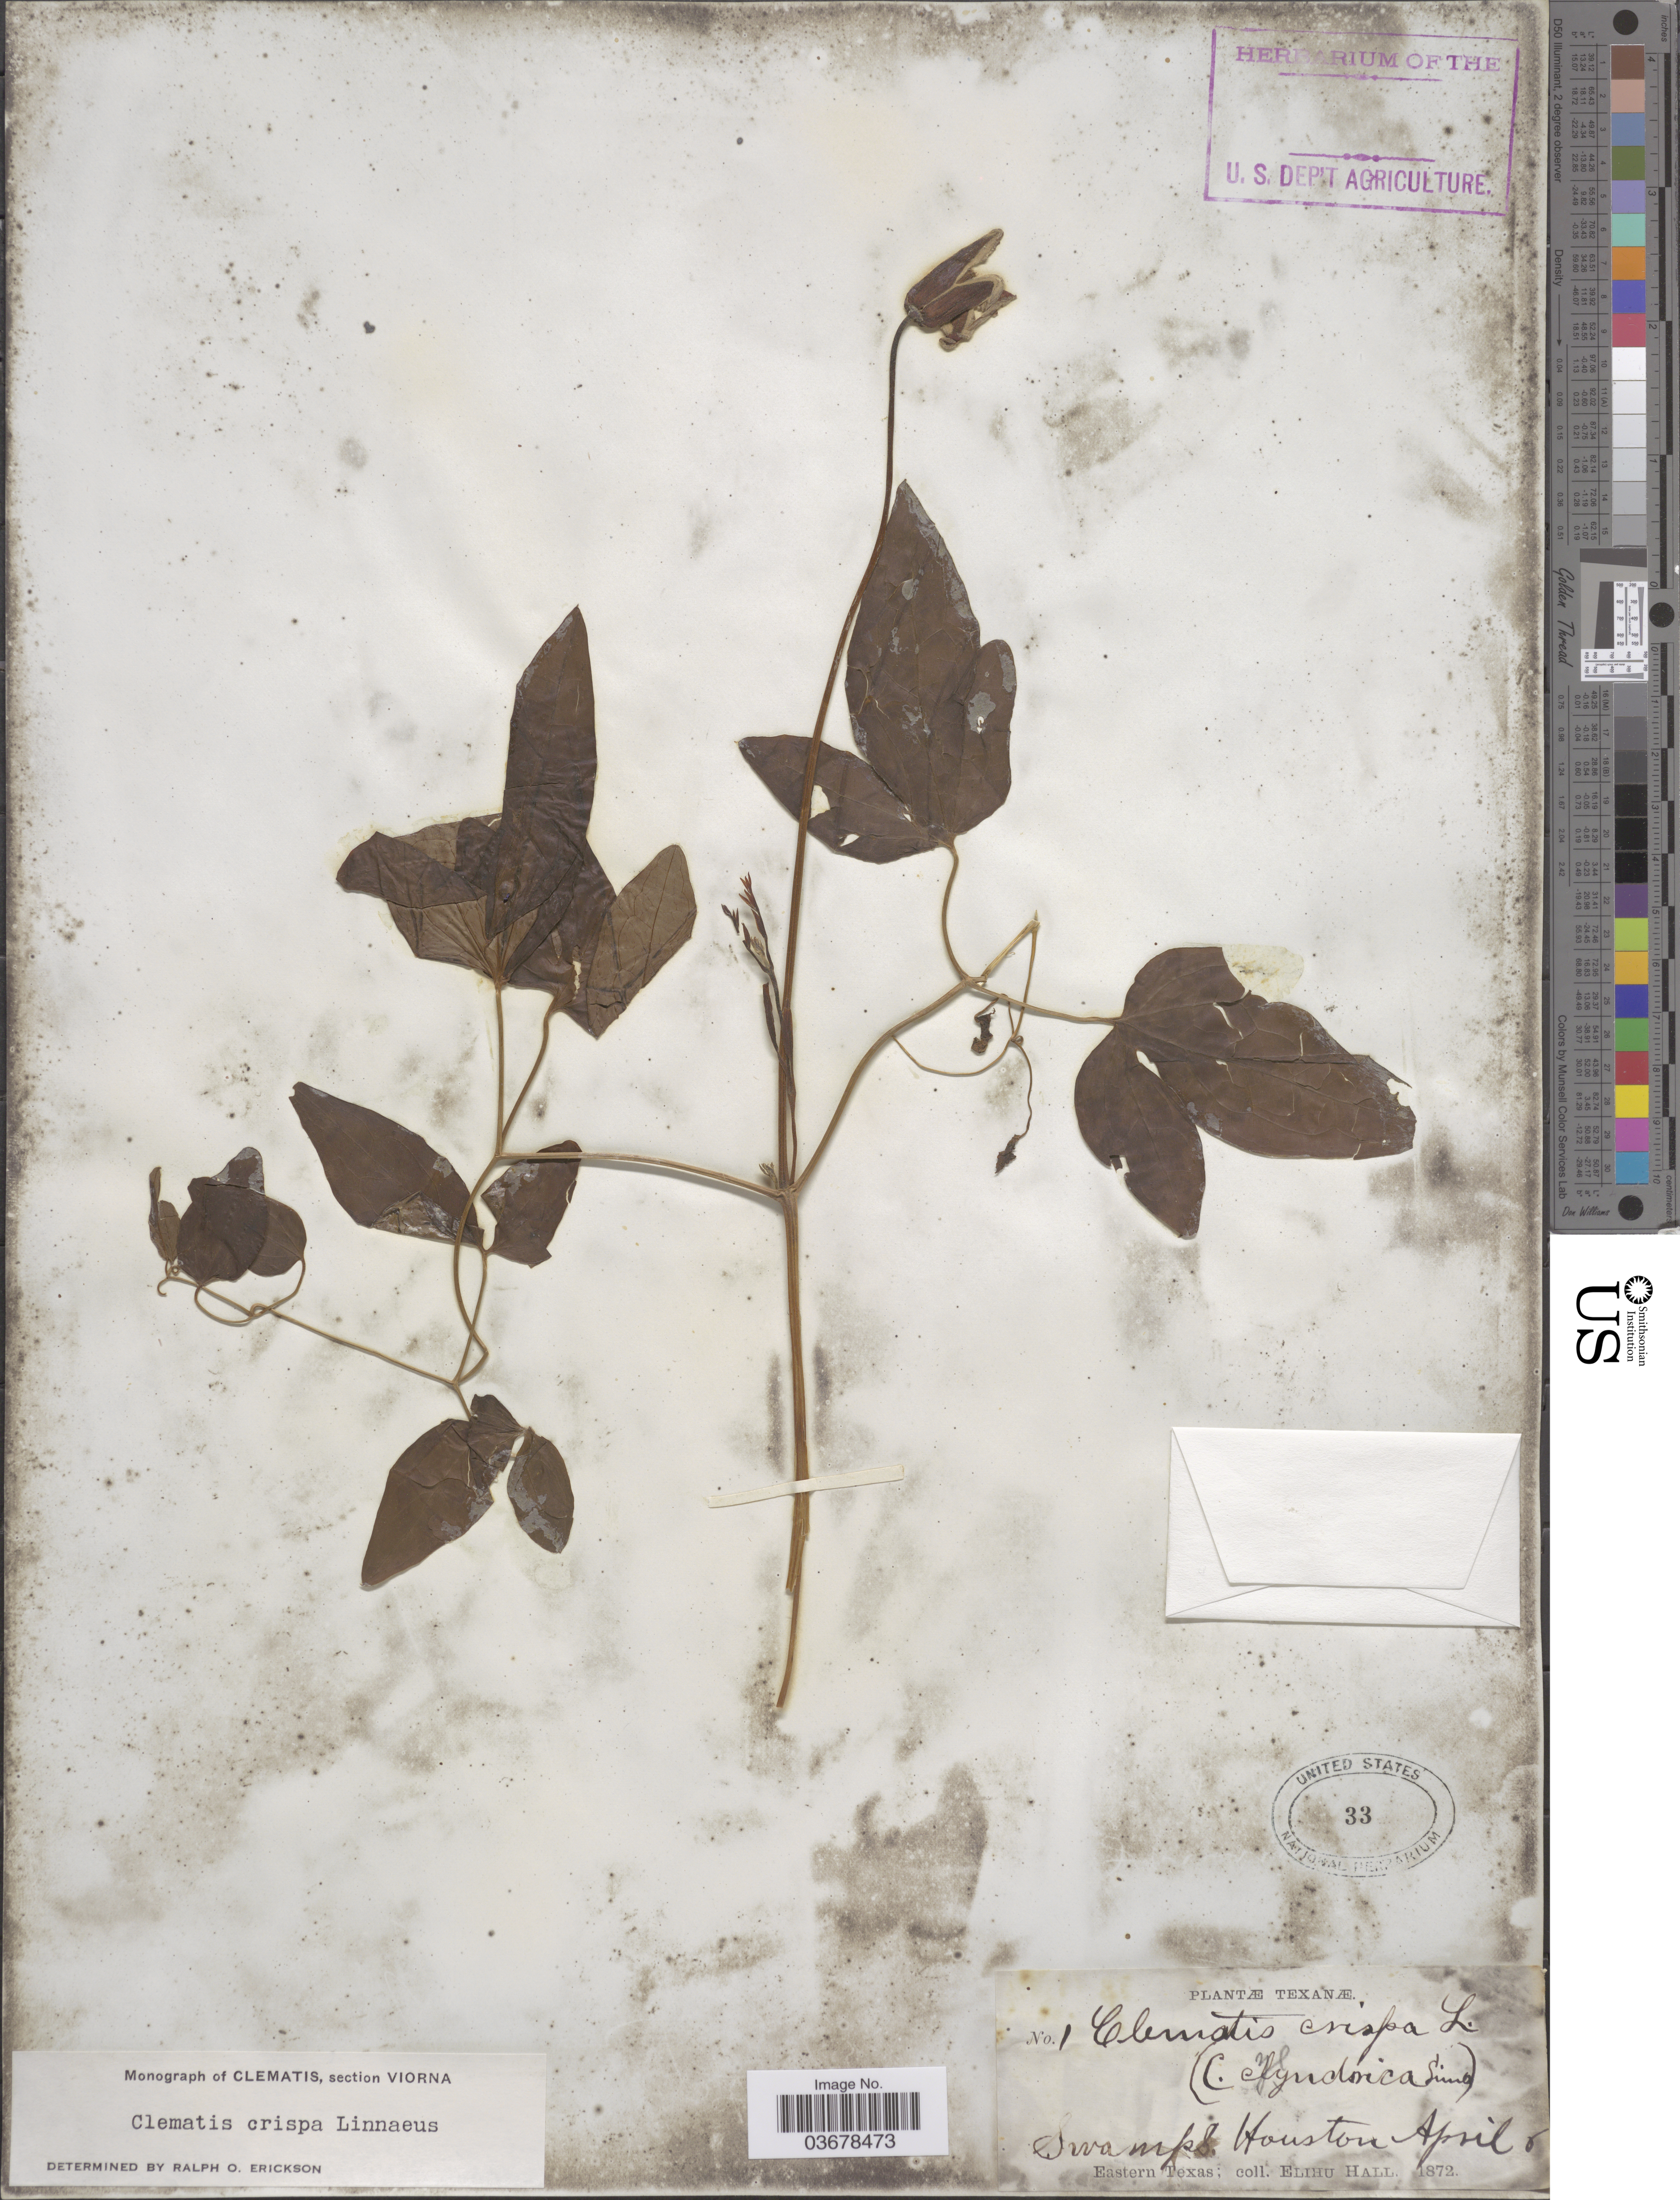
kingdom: Plantae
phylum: Tracheophyta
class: Magnoliopsida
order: Ranunculales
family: Ranunculaceae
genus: Clematis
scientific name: Clematis viorna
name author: L.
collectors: E. Hall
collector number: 1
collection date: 1872-04-06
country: United States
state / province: Texas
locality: Swamps, Houston. Eastern Texas.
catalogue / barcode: US 33